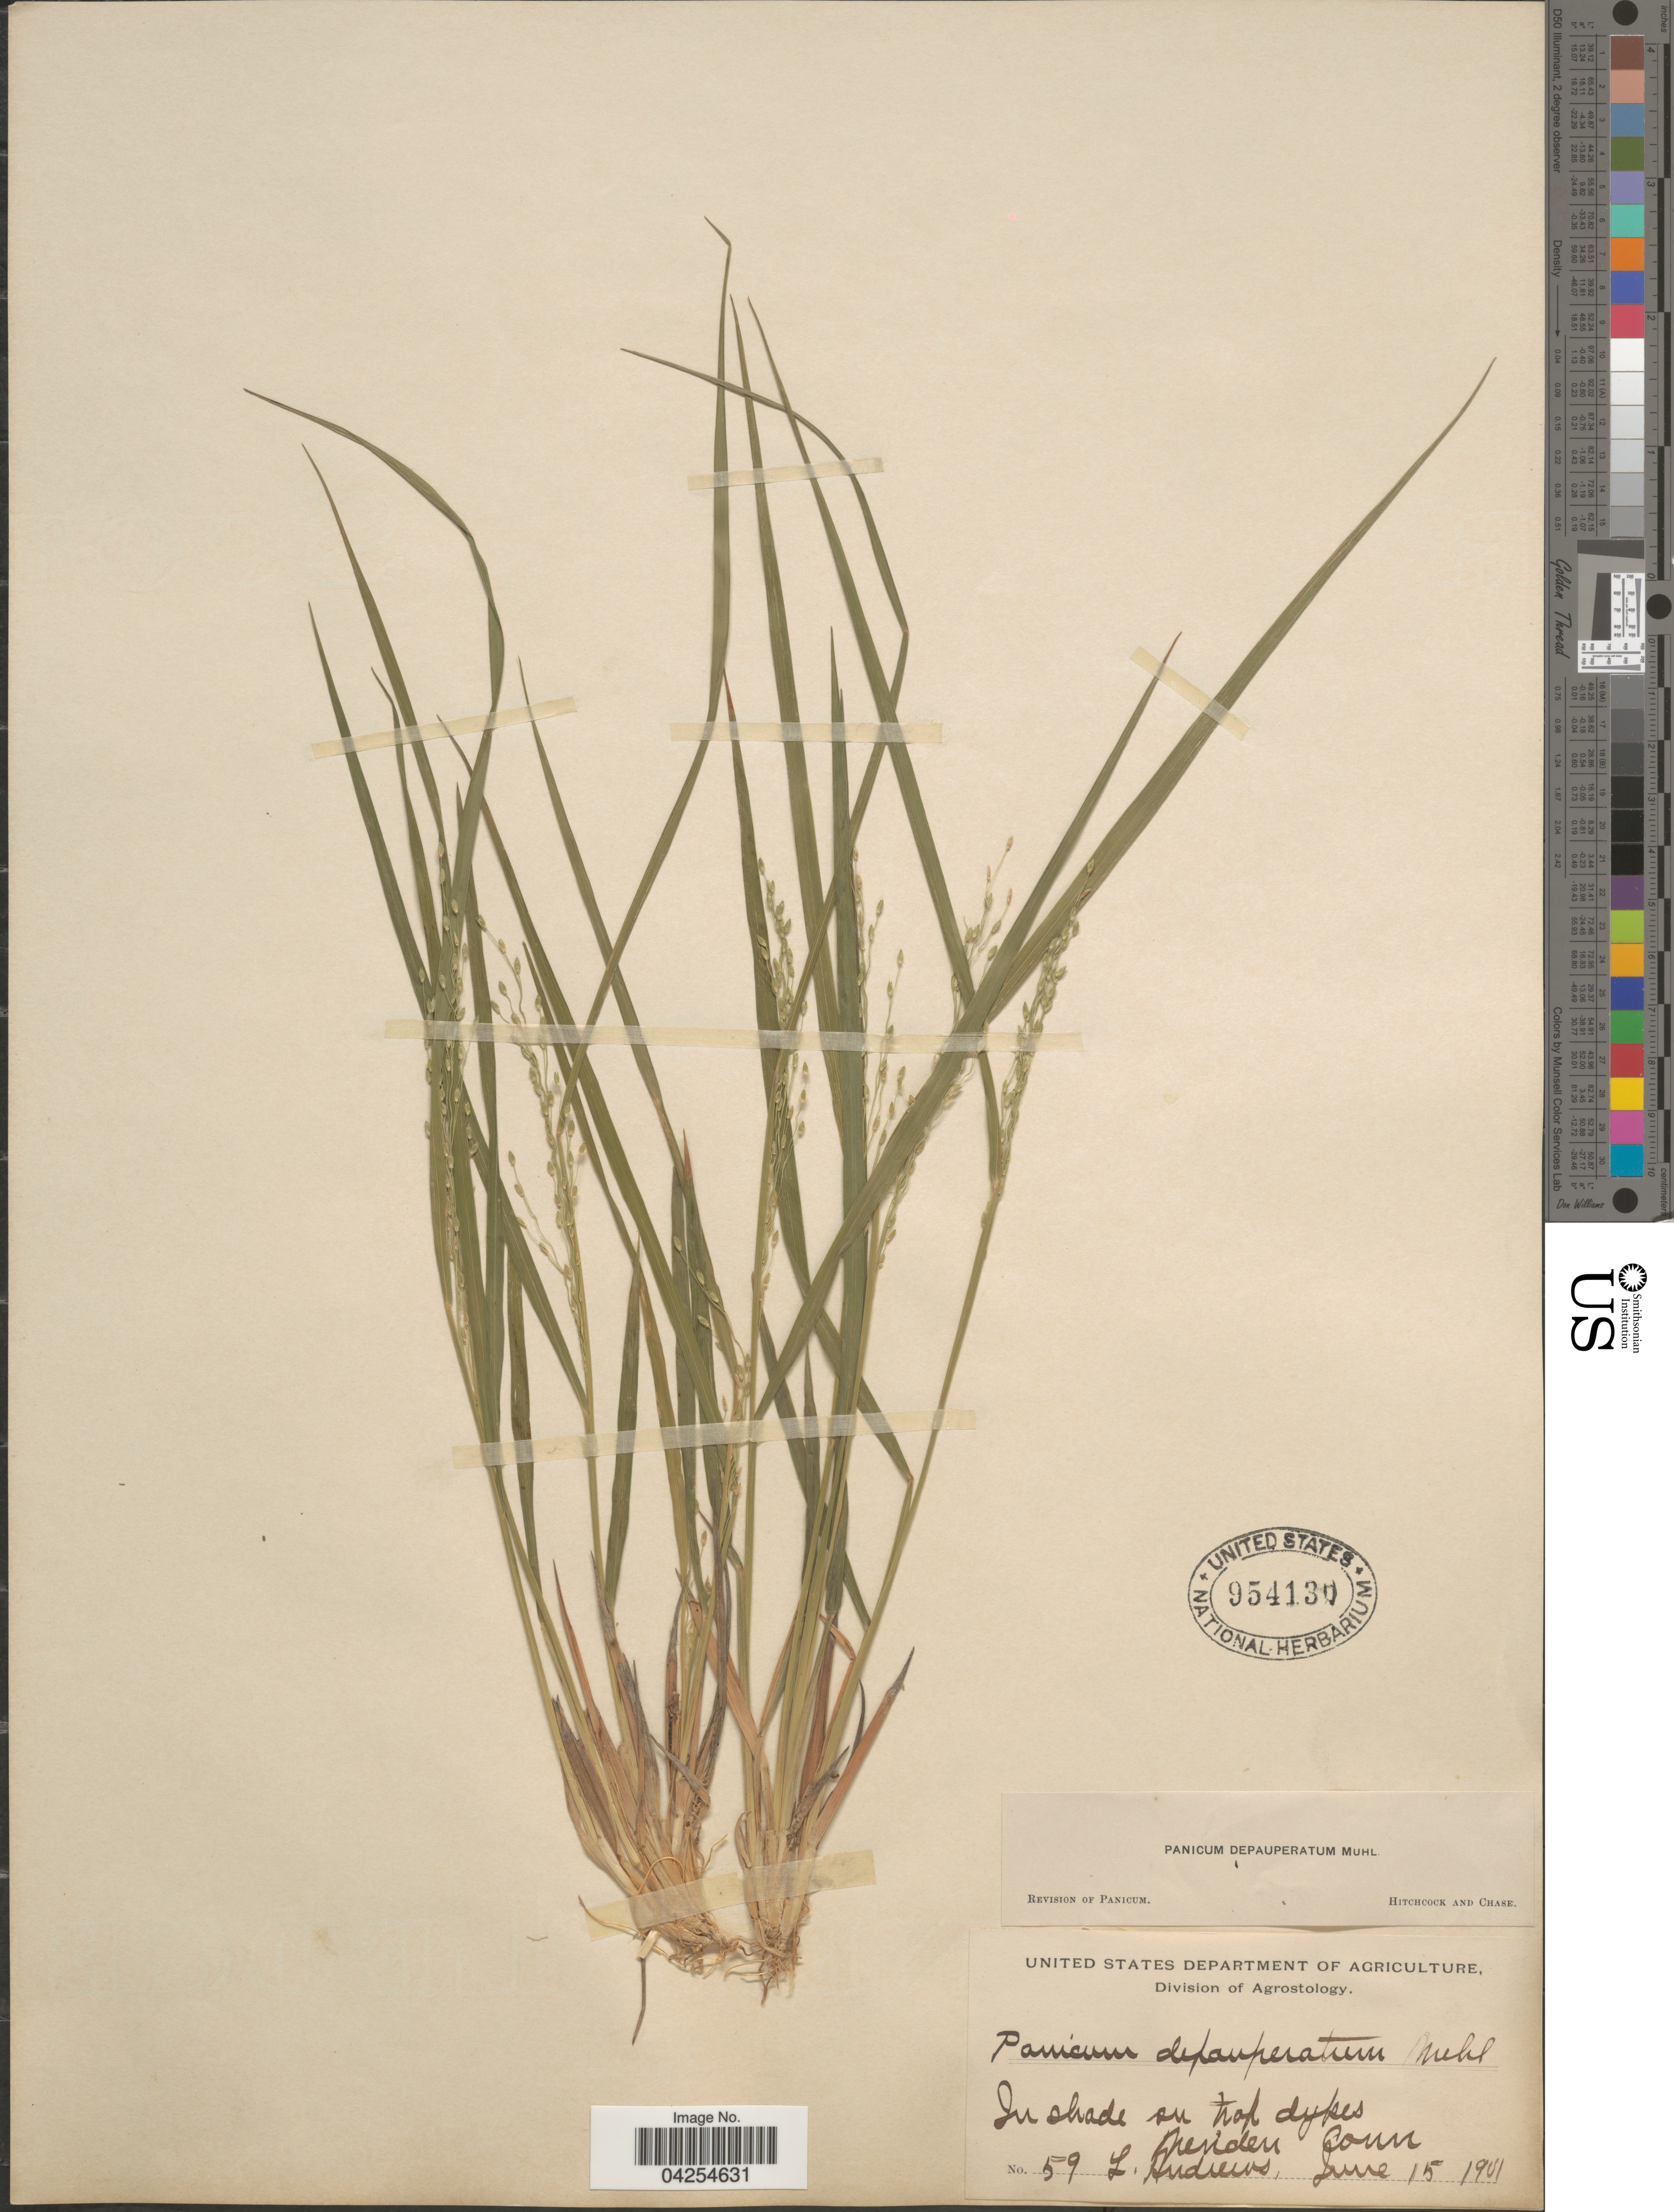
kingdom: Plantae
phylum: Tracheophyta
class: Liliopsida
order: Poales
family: Poaceae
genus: Dichanthelium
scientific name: Dichanthelium depauperatum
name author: (Muhl.) Gould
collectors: L. Andrews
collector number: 59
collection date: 1901-06-15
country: United States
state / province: Connecticut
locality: Meriden.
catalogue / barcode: US 954130